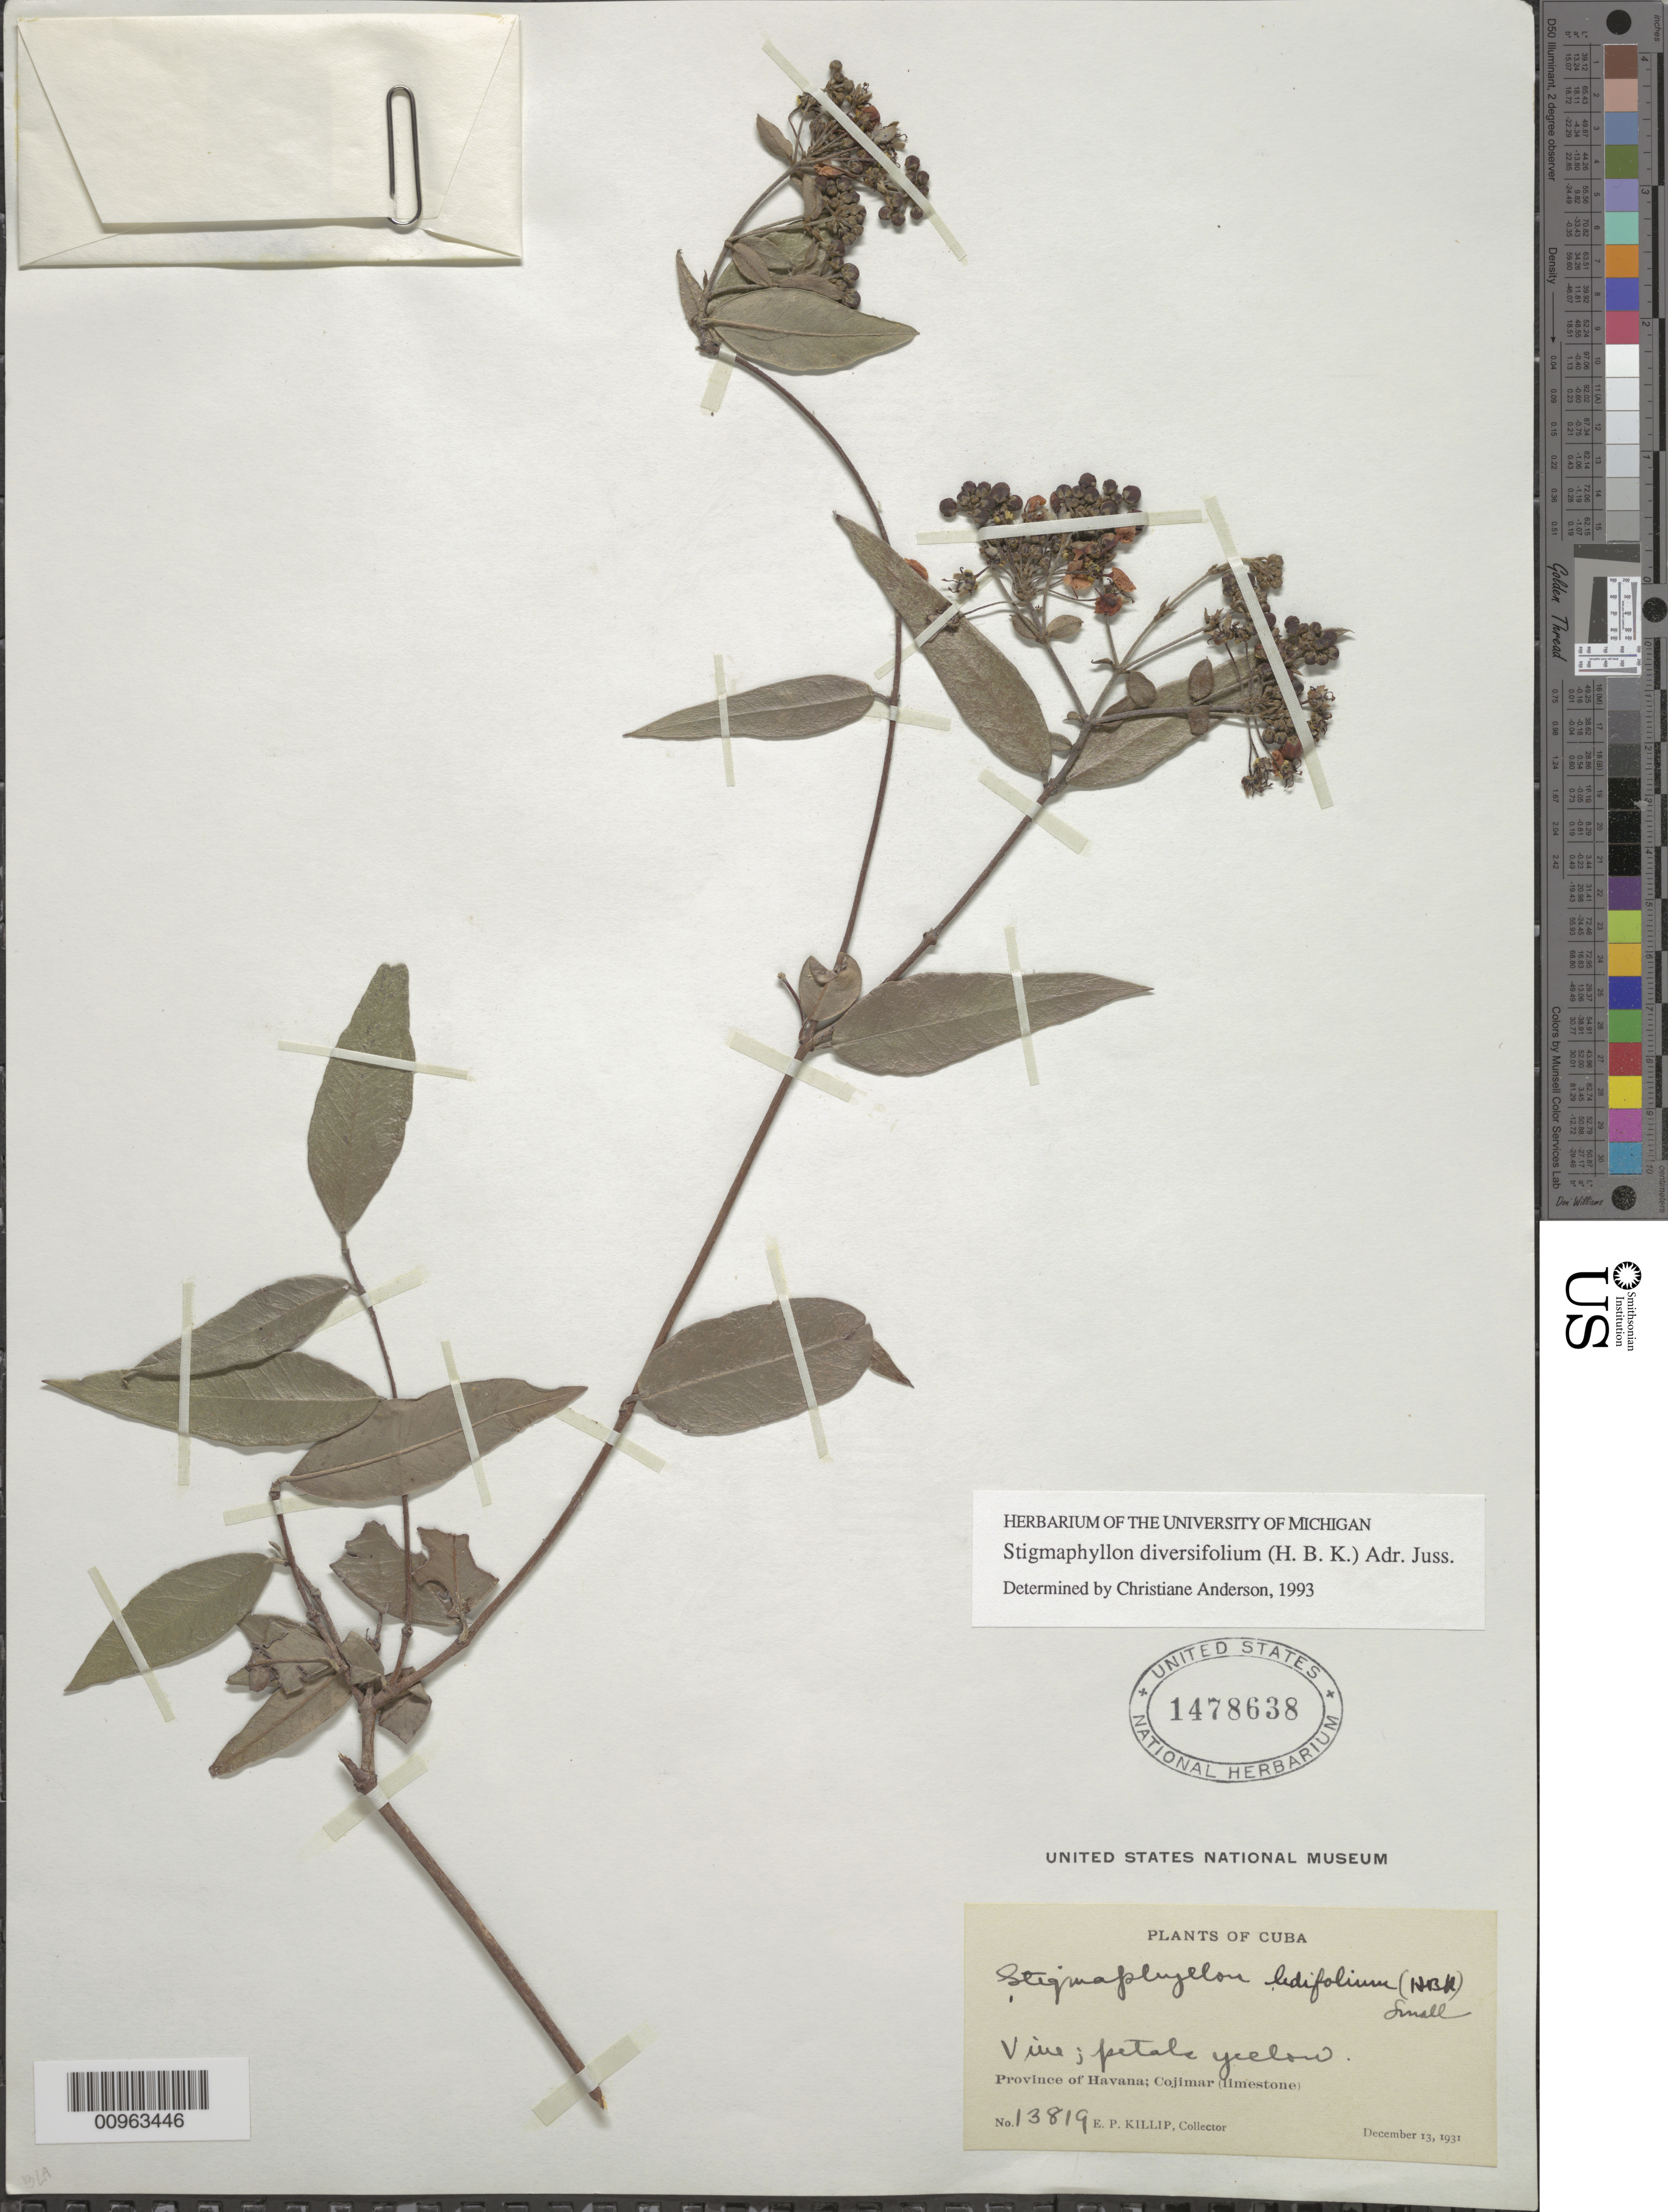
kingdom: Plantae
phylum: Tracheophyta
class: Magnoliopsida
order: Malpighiales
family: Malpighiaceae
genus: Stigmaphyllon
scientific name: Stigmaphyllon diversifolium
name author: (Kunth) A. Juss.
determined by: Anderson, C.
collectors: E. P. Killip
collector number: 13819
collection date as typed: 13 Dec 1931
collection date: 1931-12-13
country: Cuba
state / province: La Habana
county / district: Municipio Habana del Este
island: Cuba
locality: Cojimar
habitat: Limestone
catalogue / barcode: US 1478638